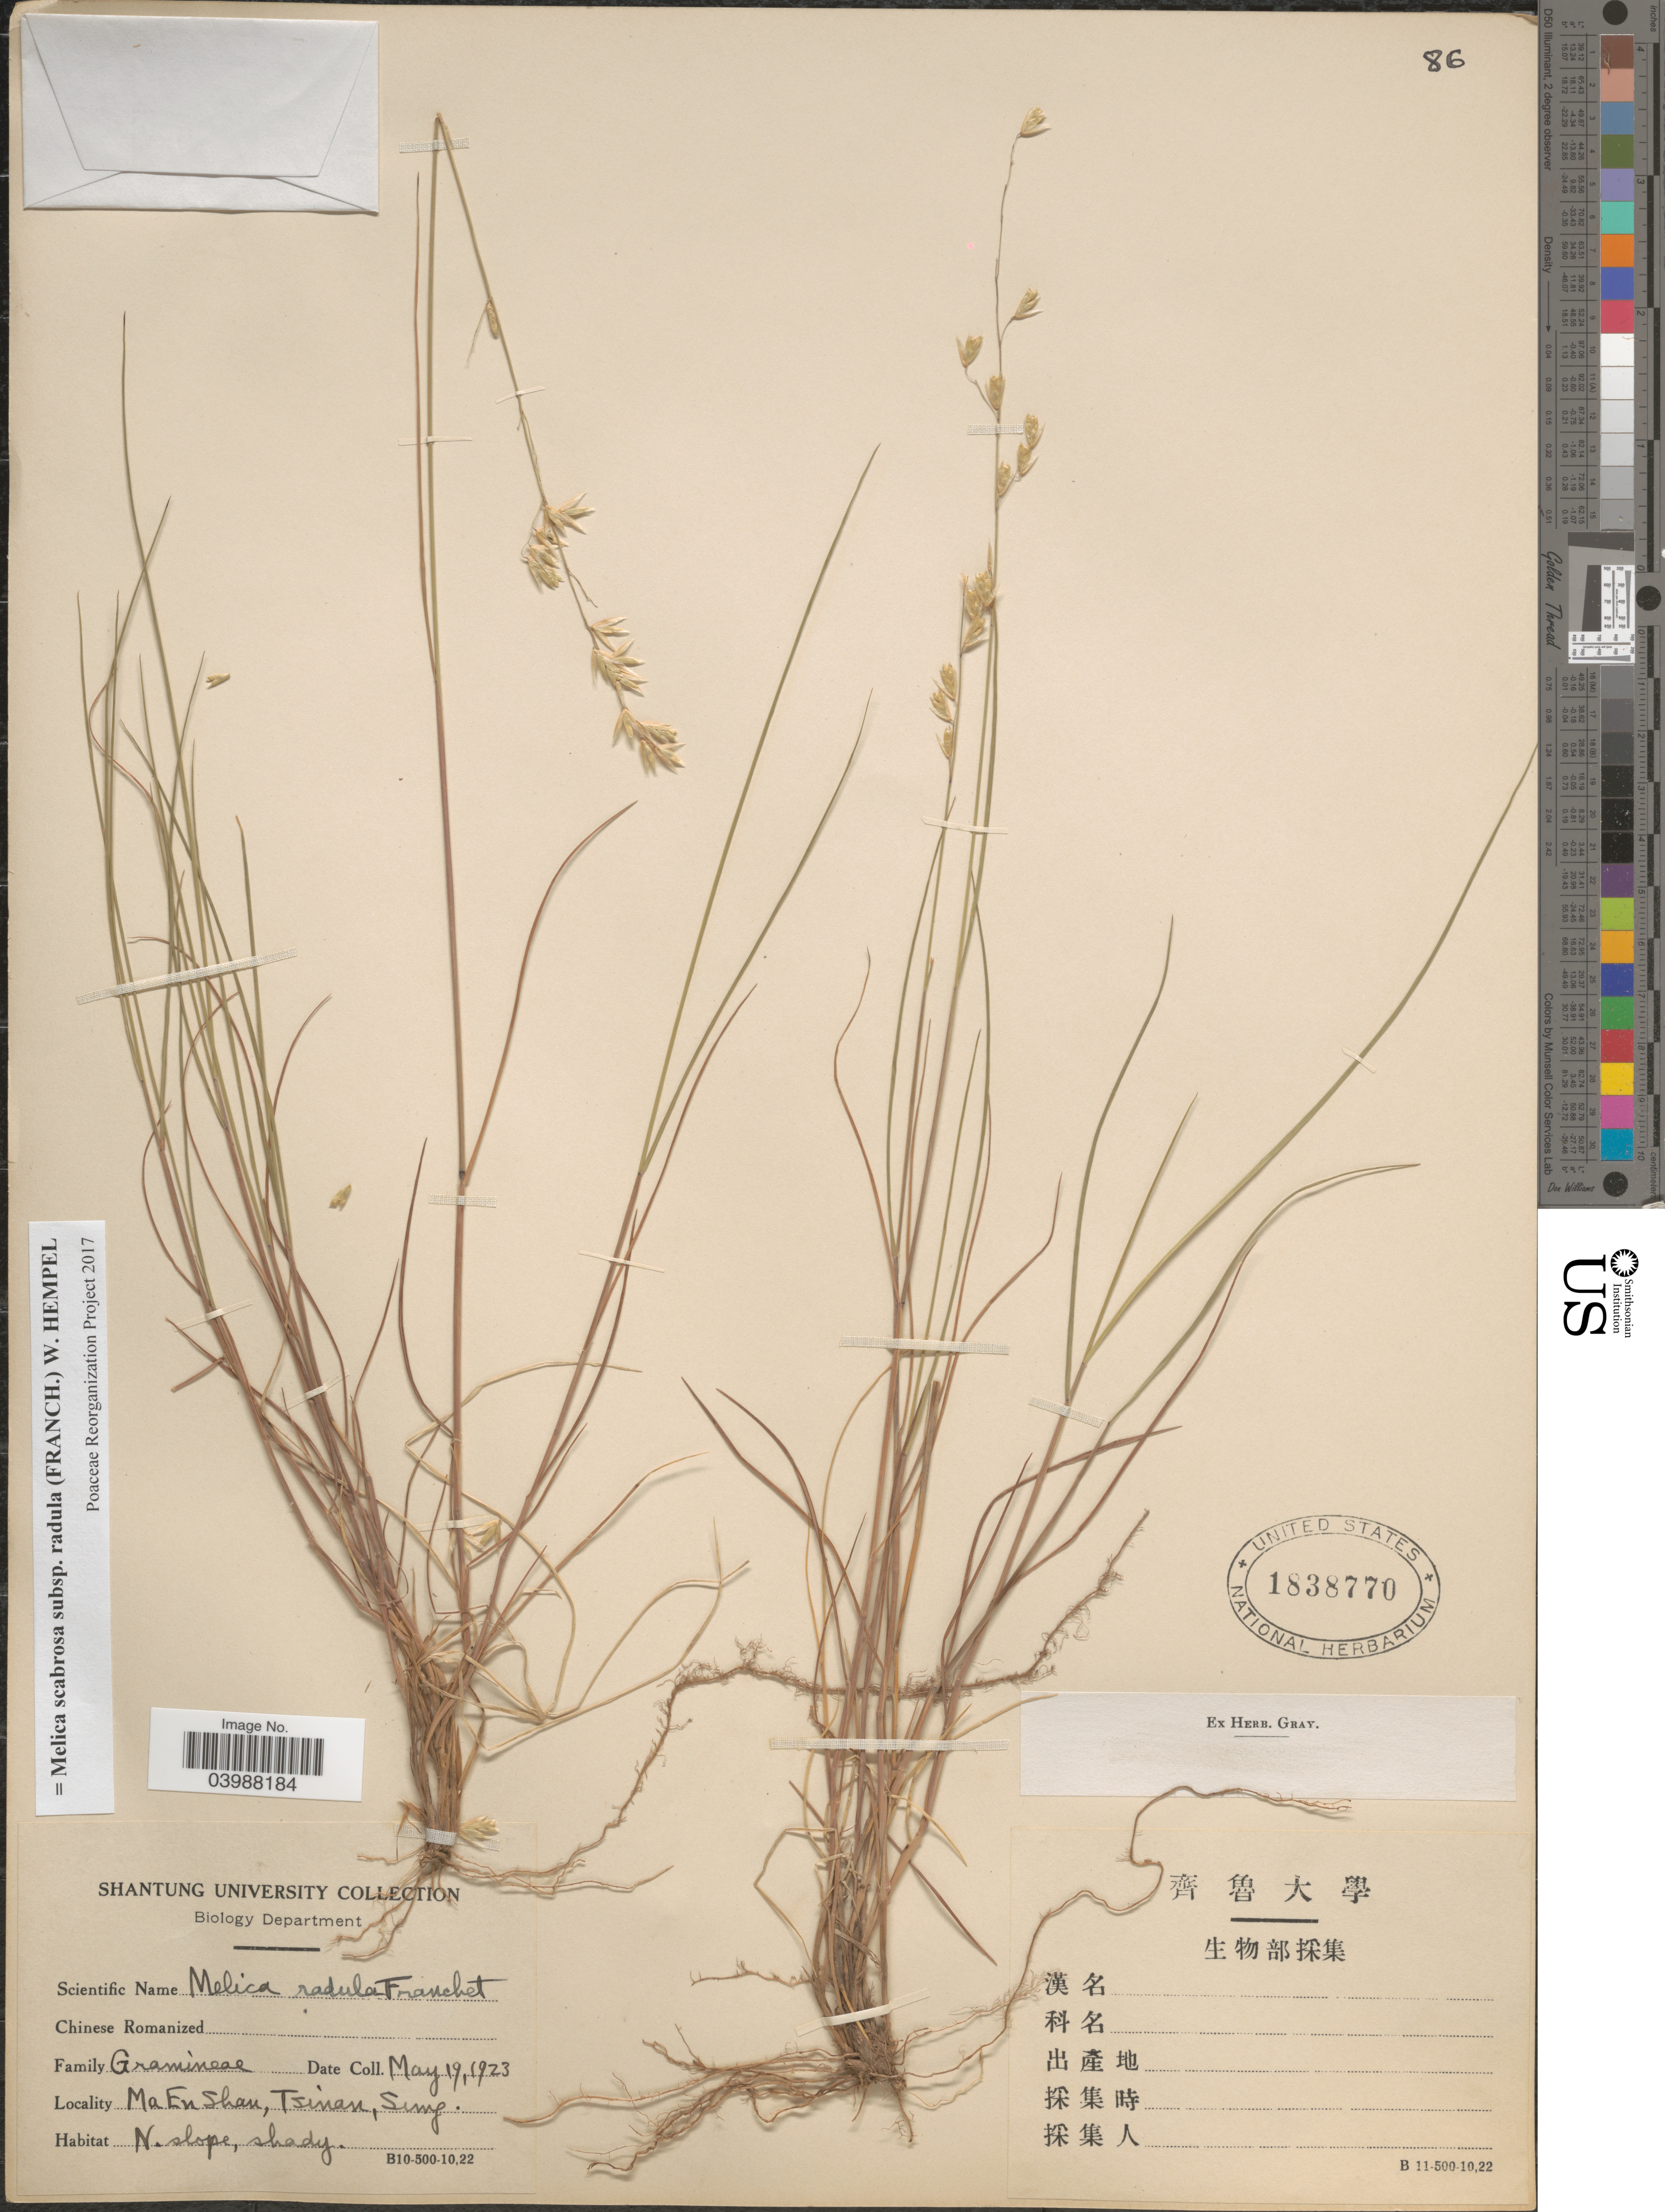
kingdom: Plantae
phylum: Tracheophyta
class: Liliopsida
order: Poales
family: Poaceae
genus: Melica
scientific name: Melica scabrosa subsp. radula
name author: (Franch.) W. Hempel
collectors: Shantung University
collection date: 1923-05-19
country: China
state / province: Shandong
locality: Ma En Shan, Tsinan, Sung. N. slope.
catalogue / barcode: US 1838770